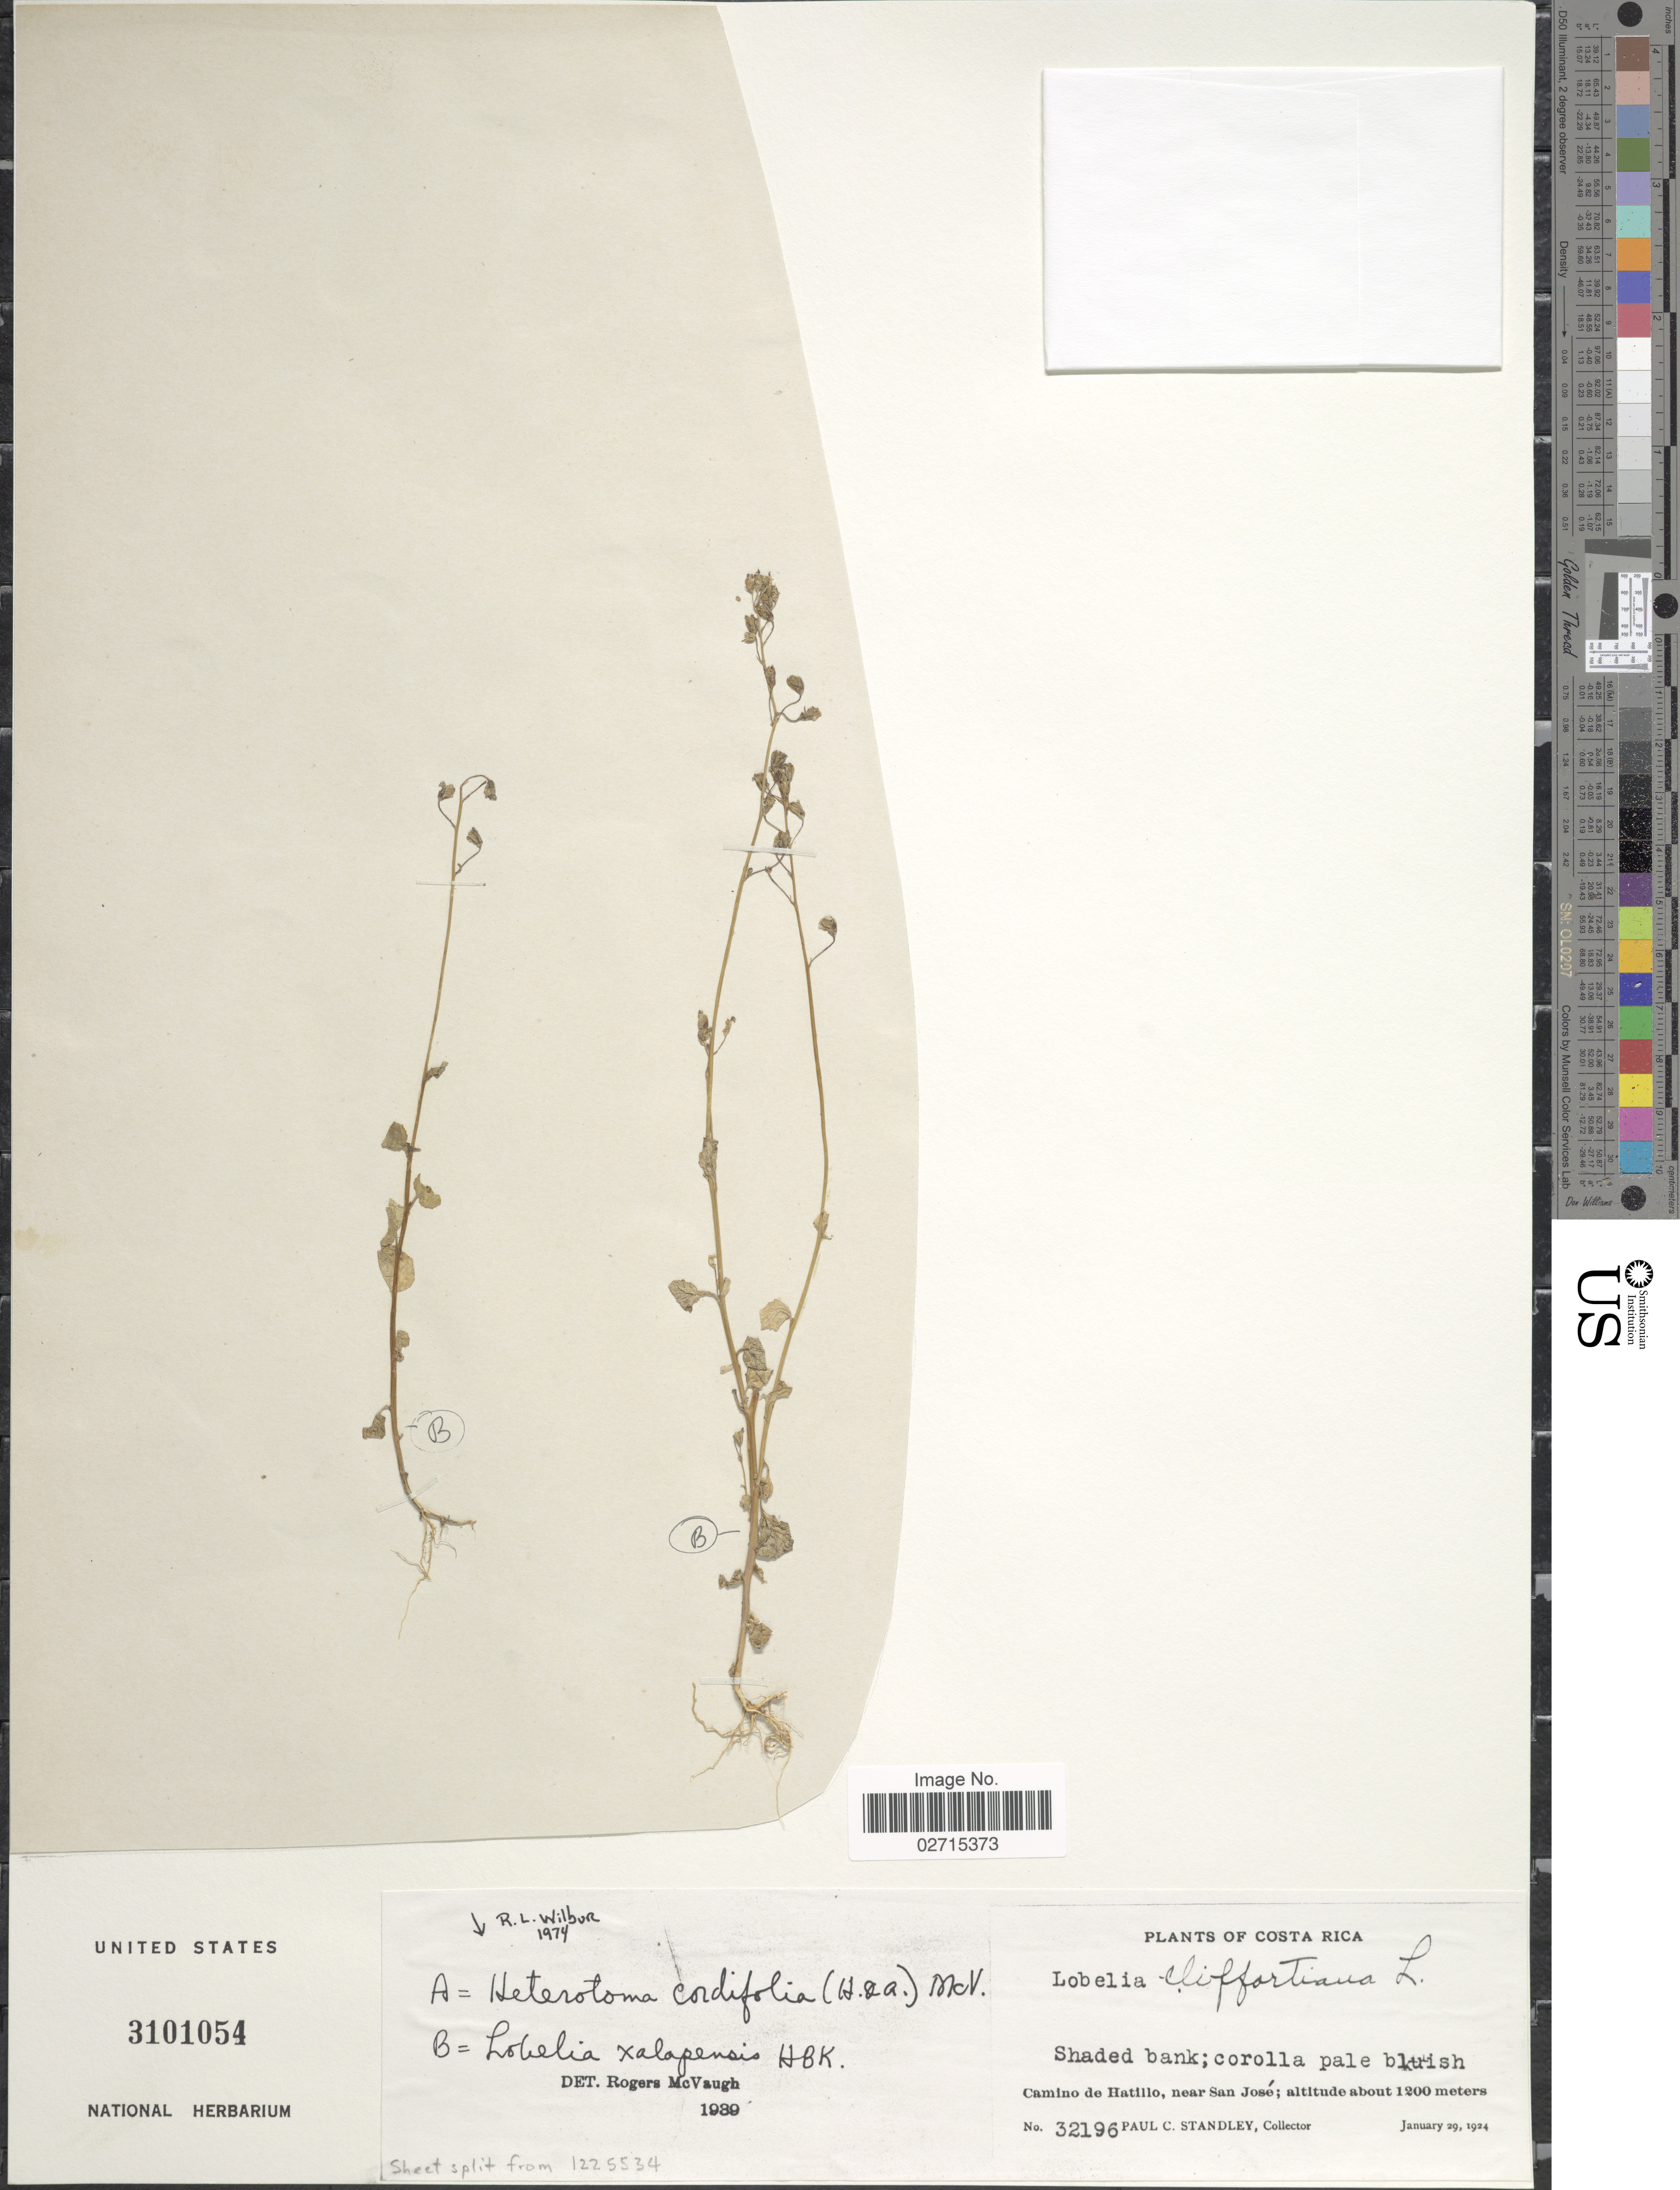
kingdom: Plantae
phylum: Tracheophyta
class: Magnoliopsida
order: Asterales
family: Campanulaceae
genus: Lobelia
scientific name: Lobelia xalapensis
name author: Kunth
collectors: P. C. Standley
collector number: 32196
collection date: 1924-01-29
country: Costa Rica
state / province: San José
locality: Shaded bank, Camino de Hatillo, near San José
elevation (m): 1200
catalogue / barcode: US 3101054